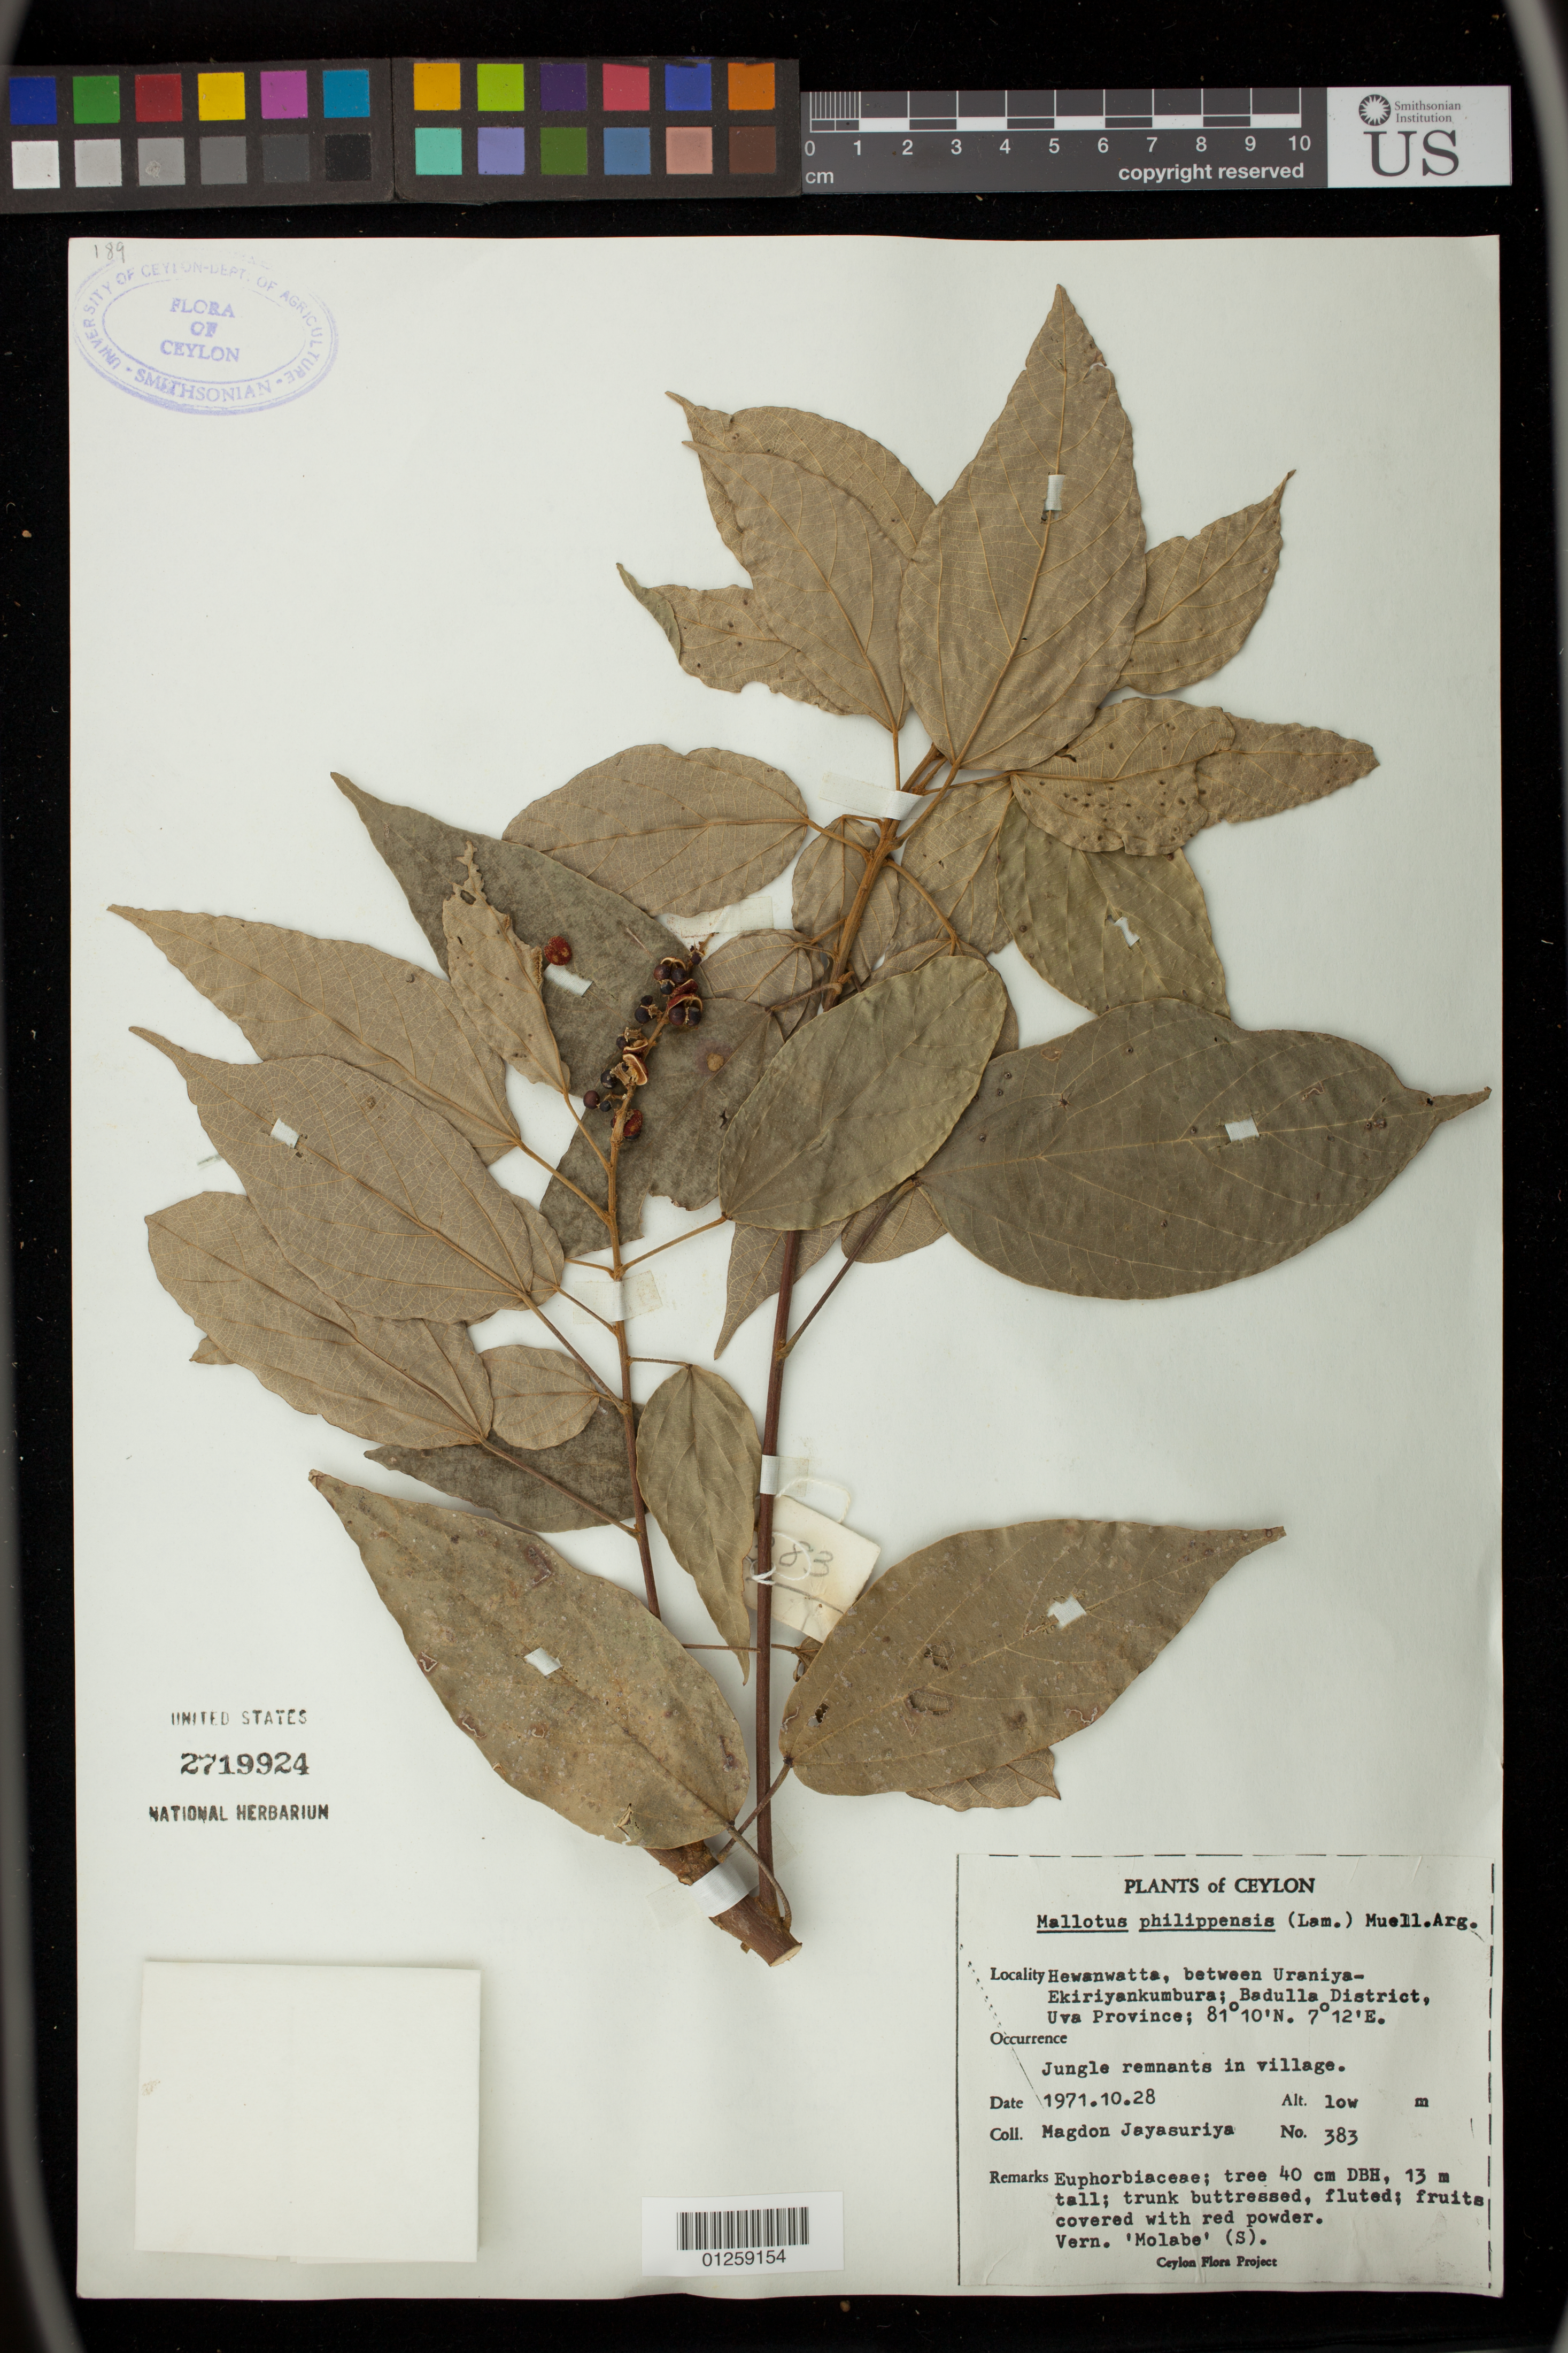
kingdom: Plantae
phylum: Tracheophyta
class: Magnoliopsida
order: Malpighiales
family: Euphorbiaceae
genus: Mallotus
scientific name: Mallotus philippensis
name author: (Lam.) Müll. Arg.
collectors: A. H. Jayasuriya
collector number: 383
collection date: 1971-10-28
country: Sri Lanka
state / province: Uva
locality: Hewanwatta, between Uraniya-Eririyankumbura; Badulla District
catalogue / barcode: US 2719924